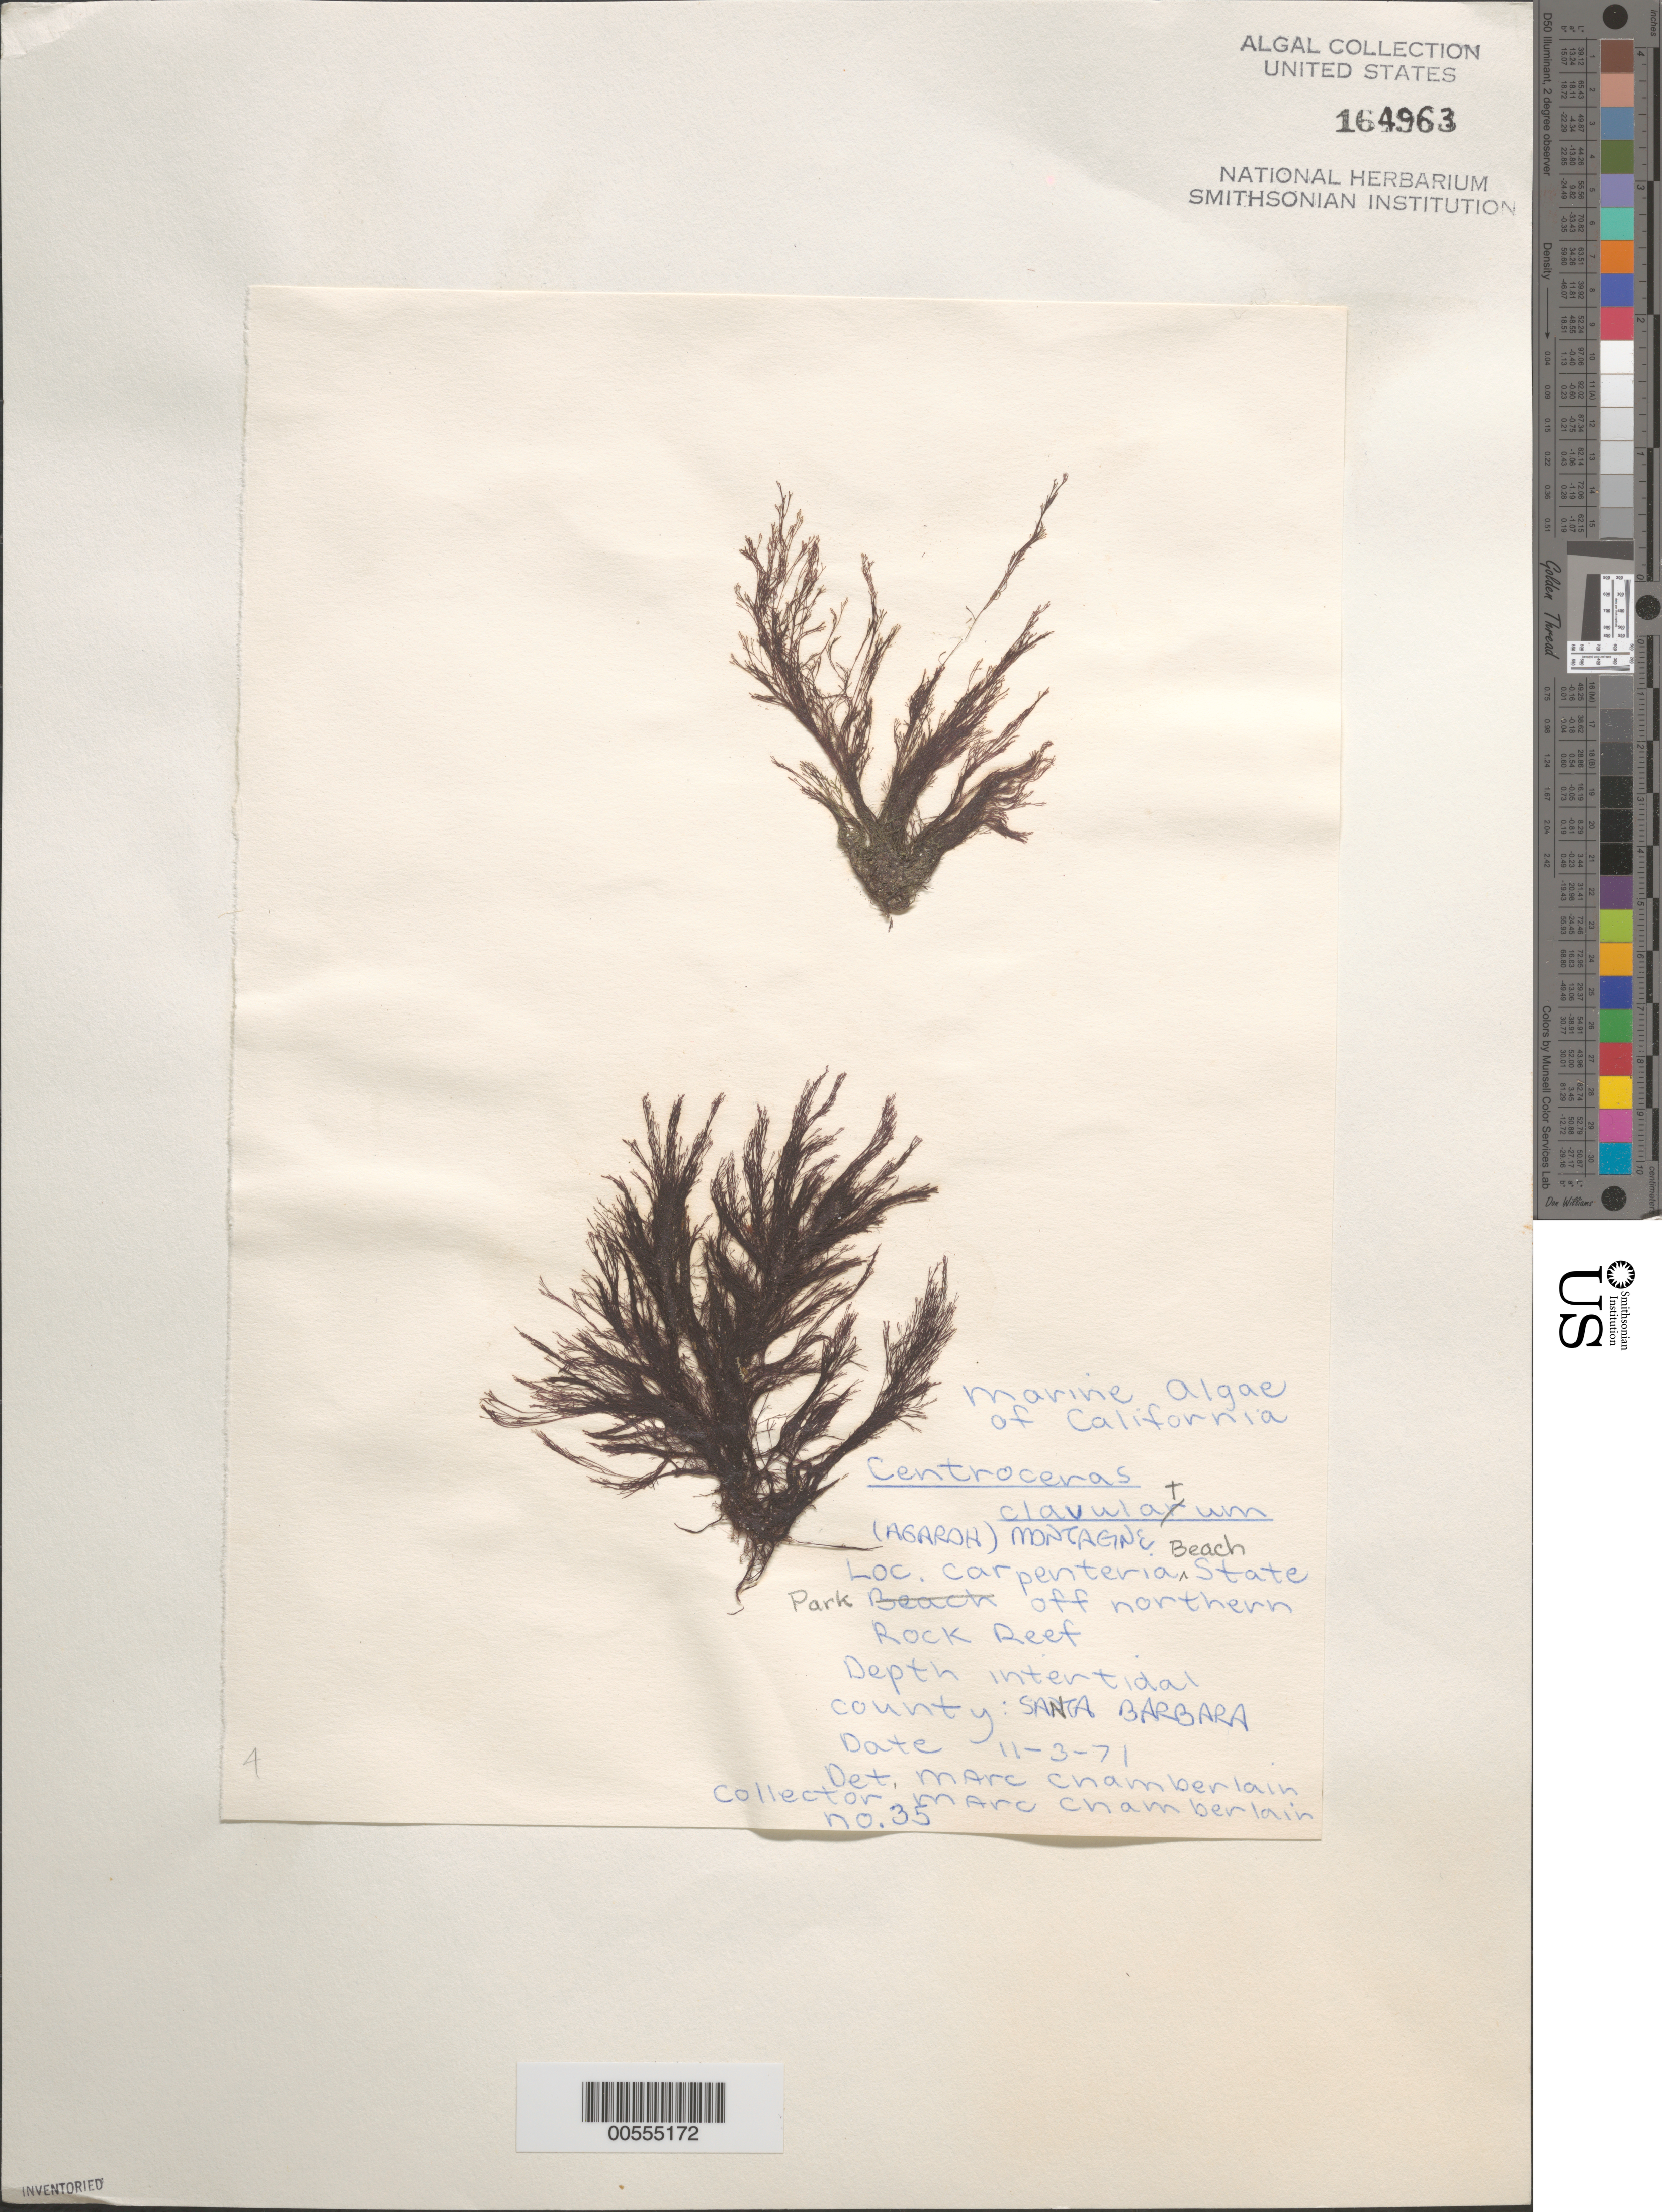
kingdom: Plantae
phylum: Rhodophyta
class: Florideophyceae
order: Ceramiales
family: Ceramiaceae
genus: Centroceras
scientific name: Centroceras clavulatum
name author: (C. Agardh) Mont.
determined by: Chamberlain, M.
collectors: M. Chamberlain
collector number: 35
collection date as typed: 03 Nov 1971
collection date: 1971-11-03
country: United States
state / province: California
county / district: Santa Barbara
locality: Carpenteria Beach State Park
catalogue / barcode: US 164963